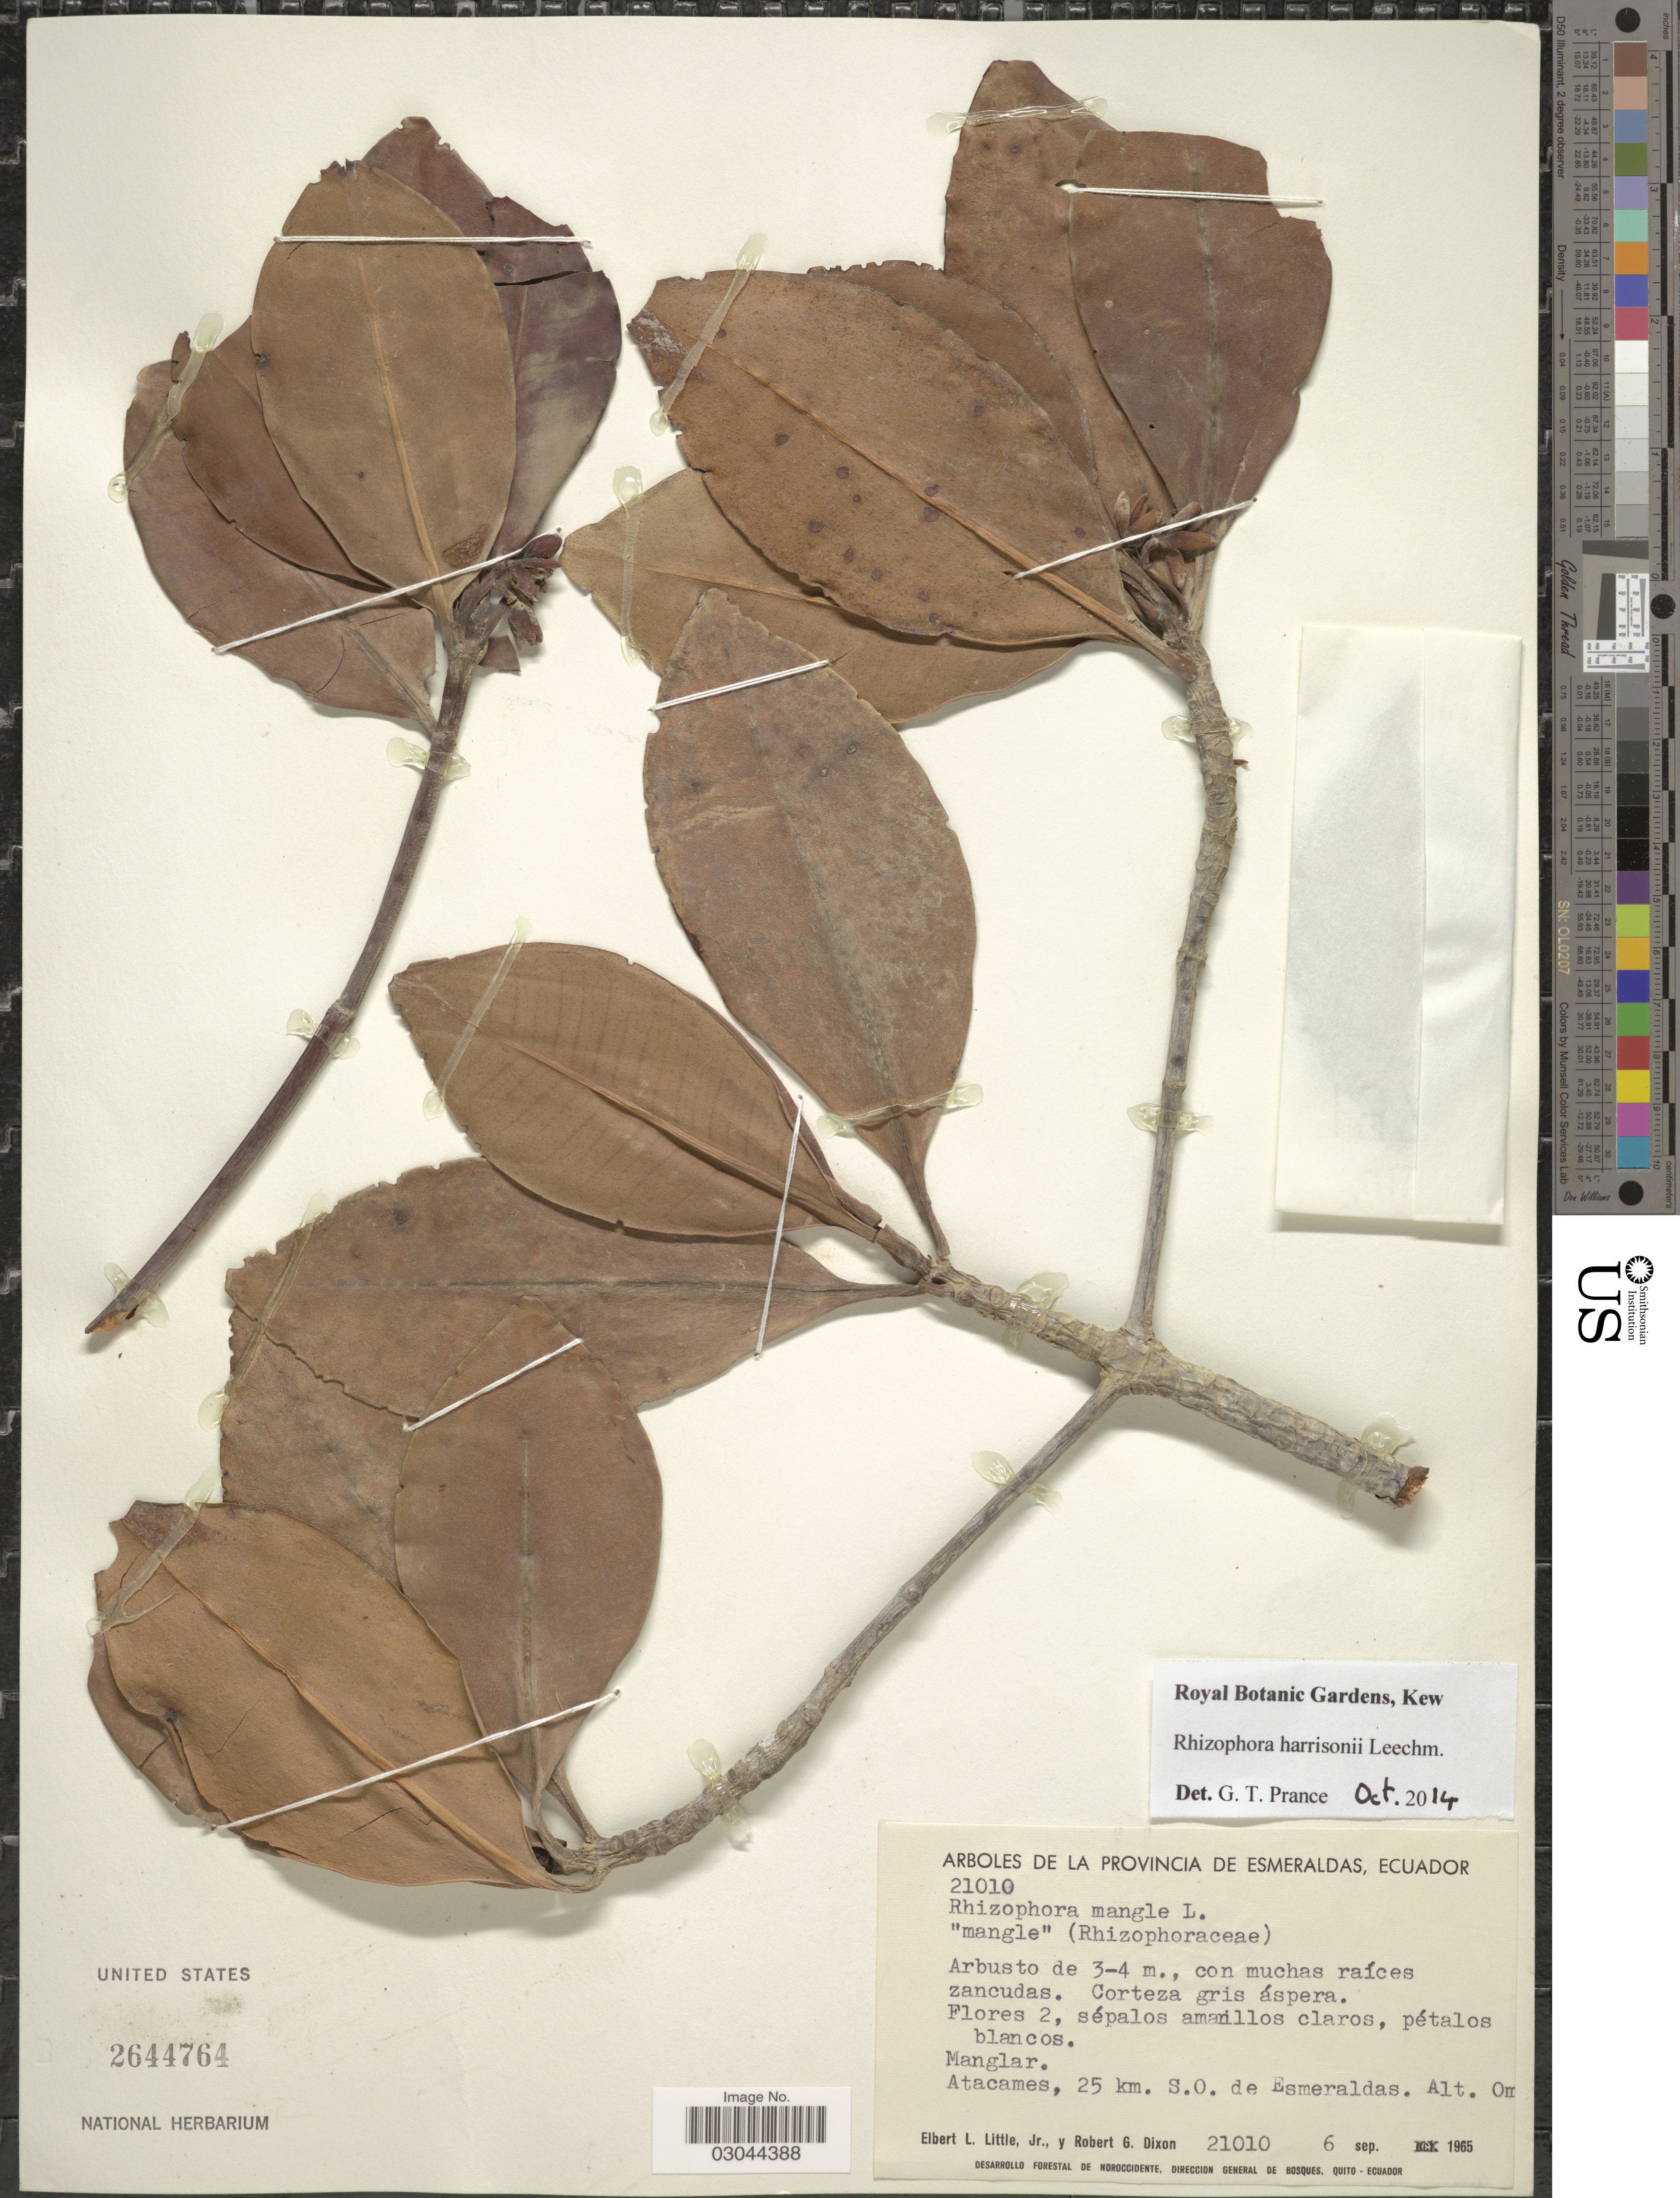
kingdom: Plantae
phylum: Tracheophyta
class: Magnoliopsida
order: Malpighiales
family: Rhizophoraceae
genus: Rhizophora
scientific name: Rhizophora harrisonii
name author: Leechm.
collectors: E. L. Little & R. G. Dixon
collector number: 21010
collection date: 1965-09-06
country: Ecuador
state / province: Esmeraldas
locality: Provincia de Esmeraldas. Manglar. Atacames, 25 km. S. O. de Esmeraldas.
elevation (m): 0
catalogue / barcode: US 2644764